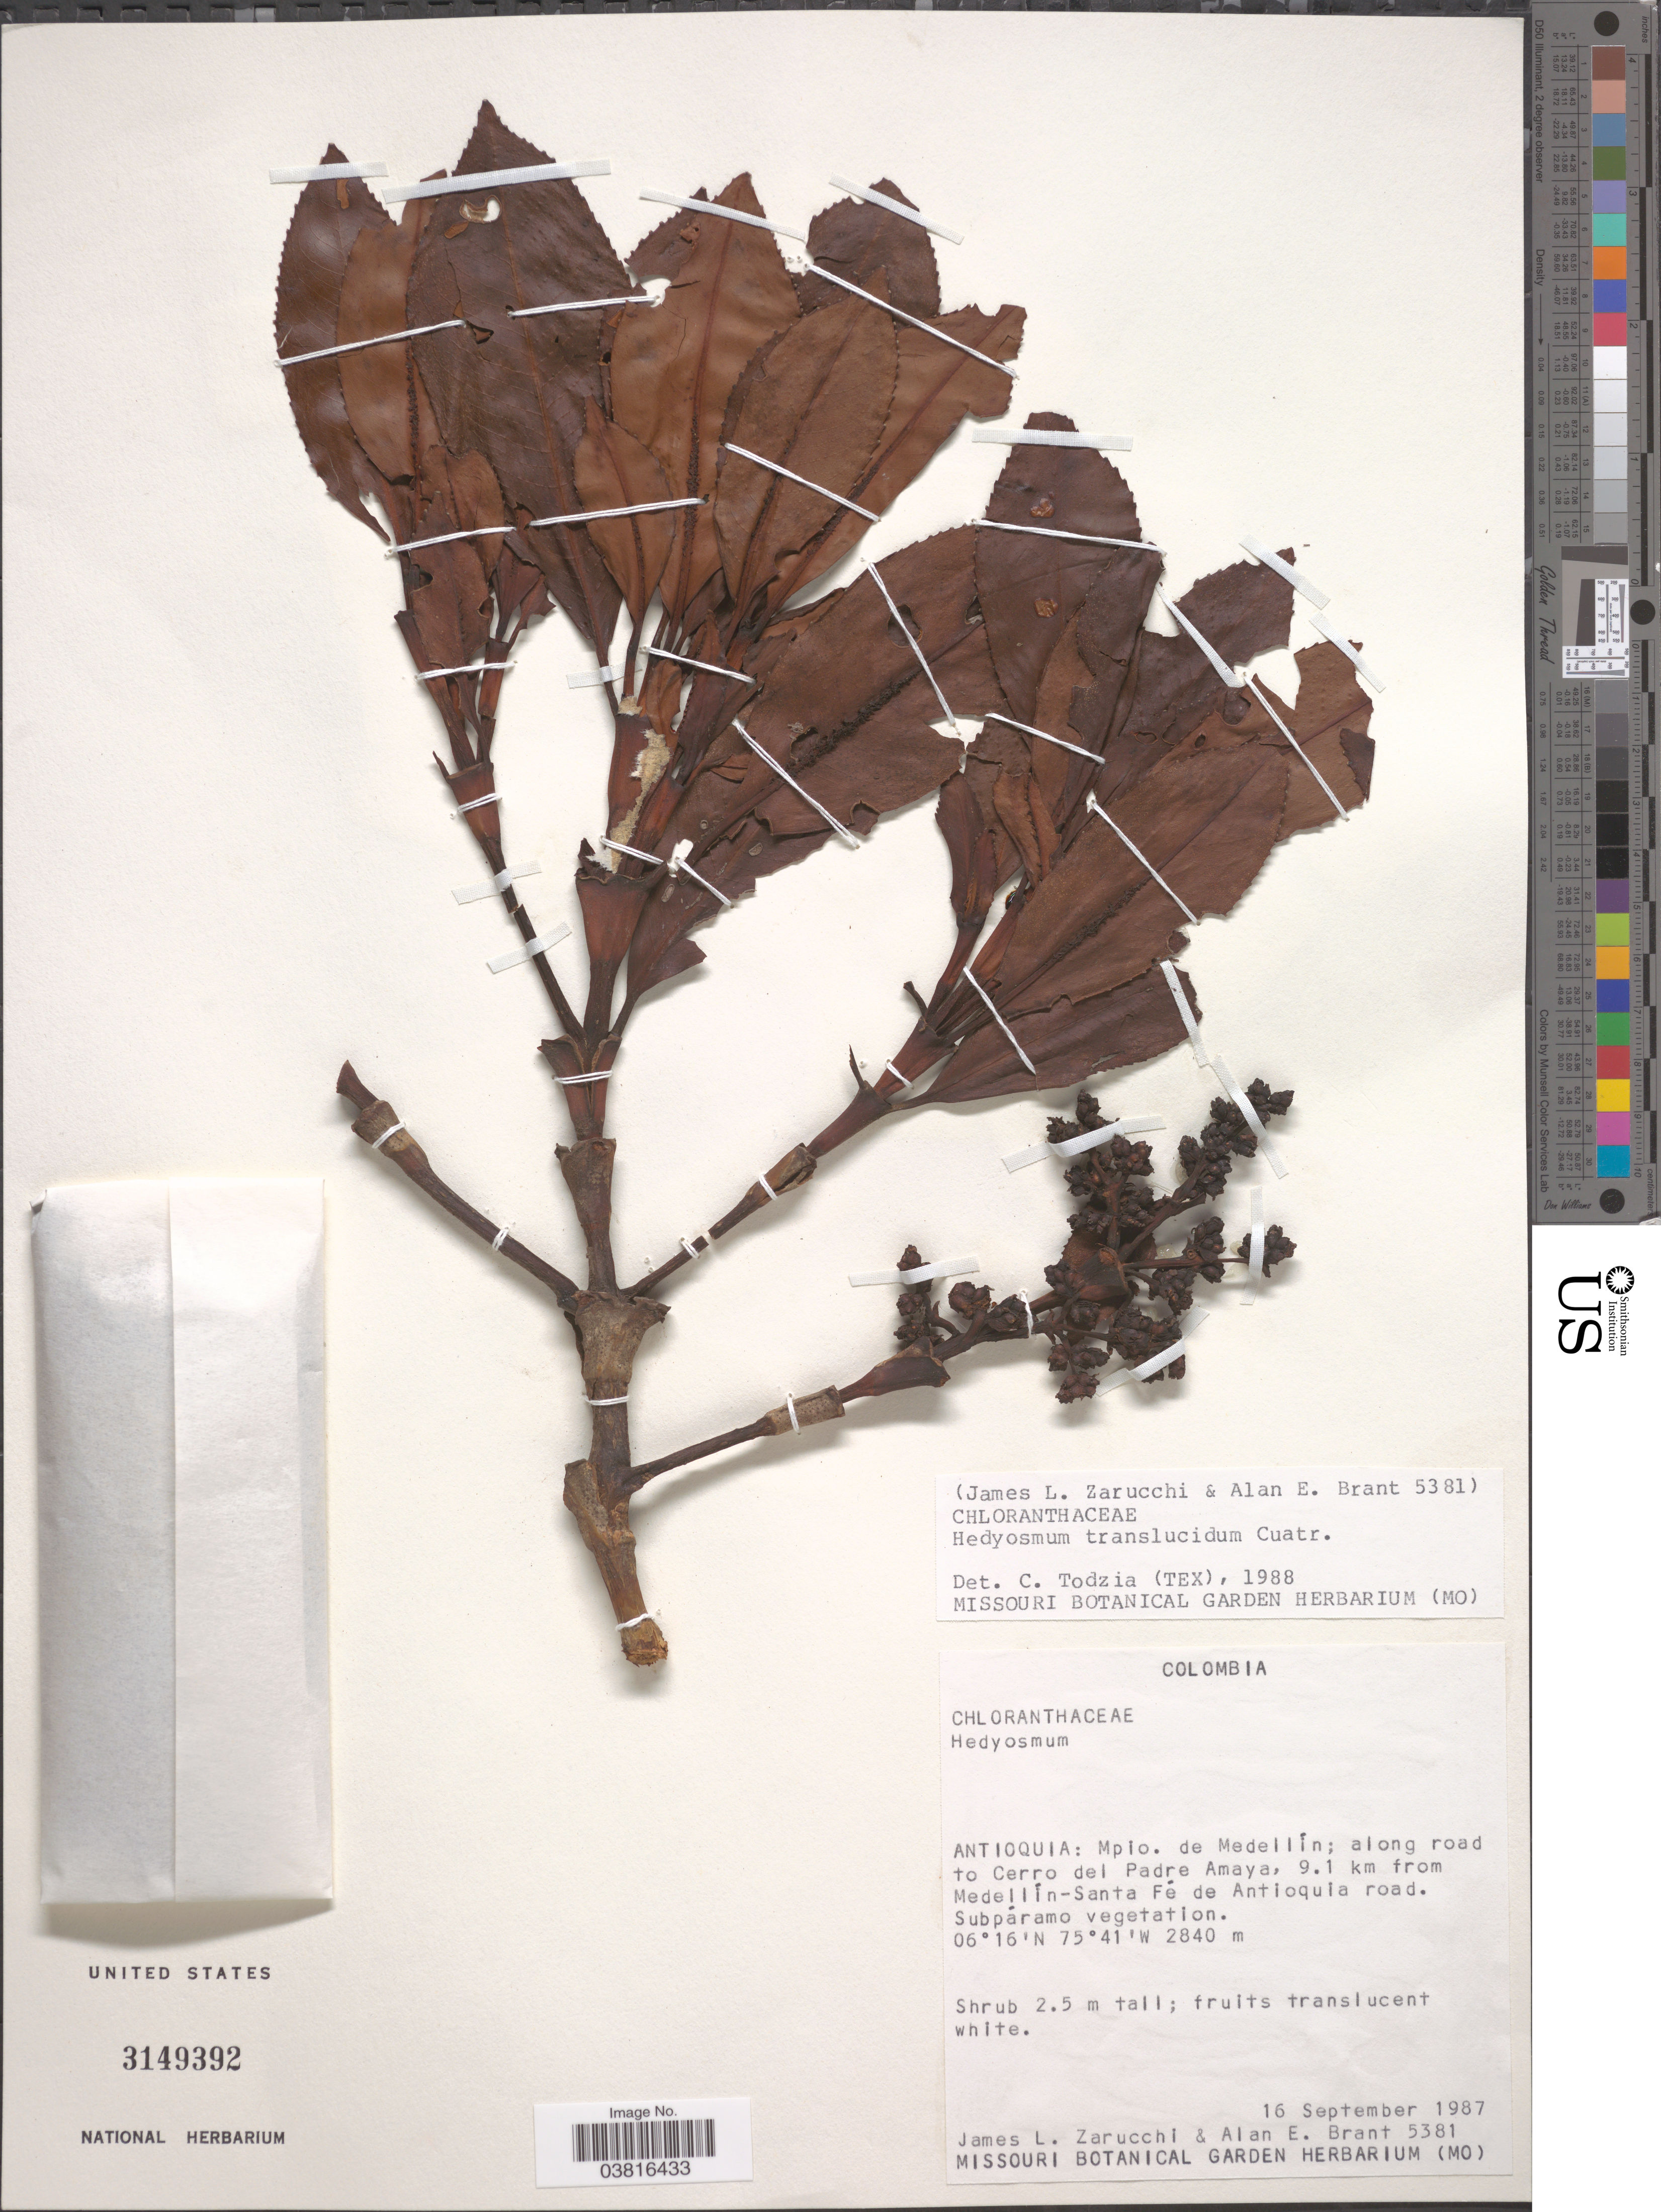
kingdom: Plantae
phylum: Tracheophyta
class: Magnoliopsida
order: Chloranthales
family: Chloranthaceae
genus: Hedyosmum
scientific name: Hedyosmum translucidum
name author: Cuatrec.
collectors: J. L. Zarucchi & A. Brant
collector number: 5381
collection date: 1987-09-16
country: Colombia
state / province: Antioquia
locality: Mpio. de Medellín; along road to Cerro del Padre Amaya, 9.1 km from Medellín-Santa Fé de Antioquia road.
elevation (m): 2840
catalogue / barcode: US 3149392